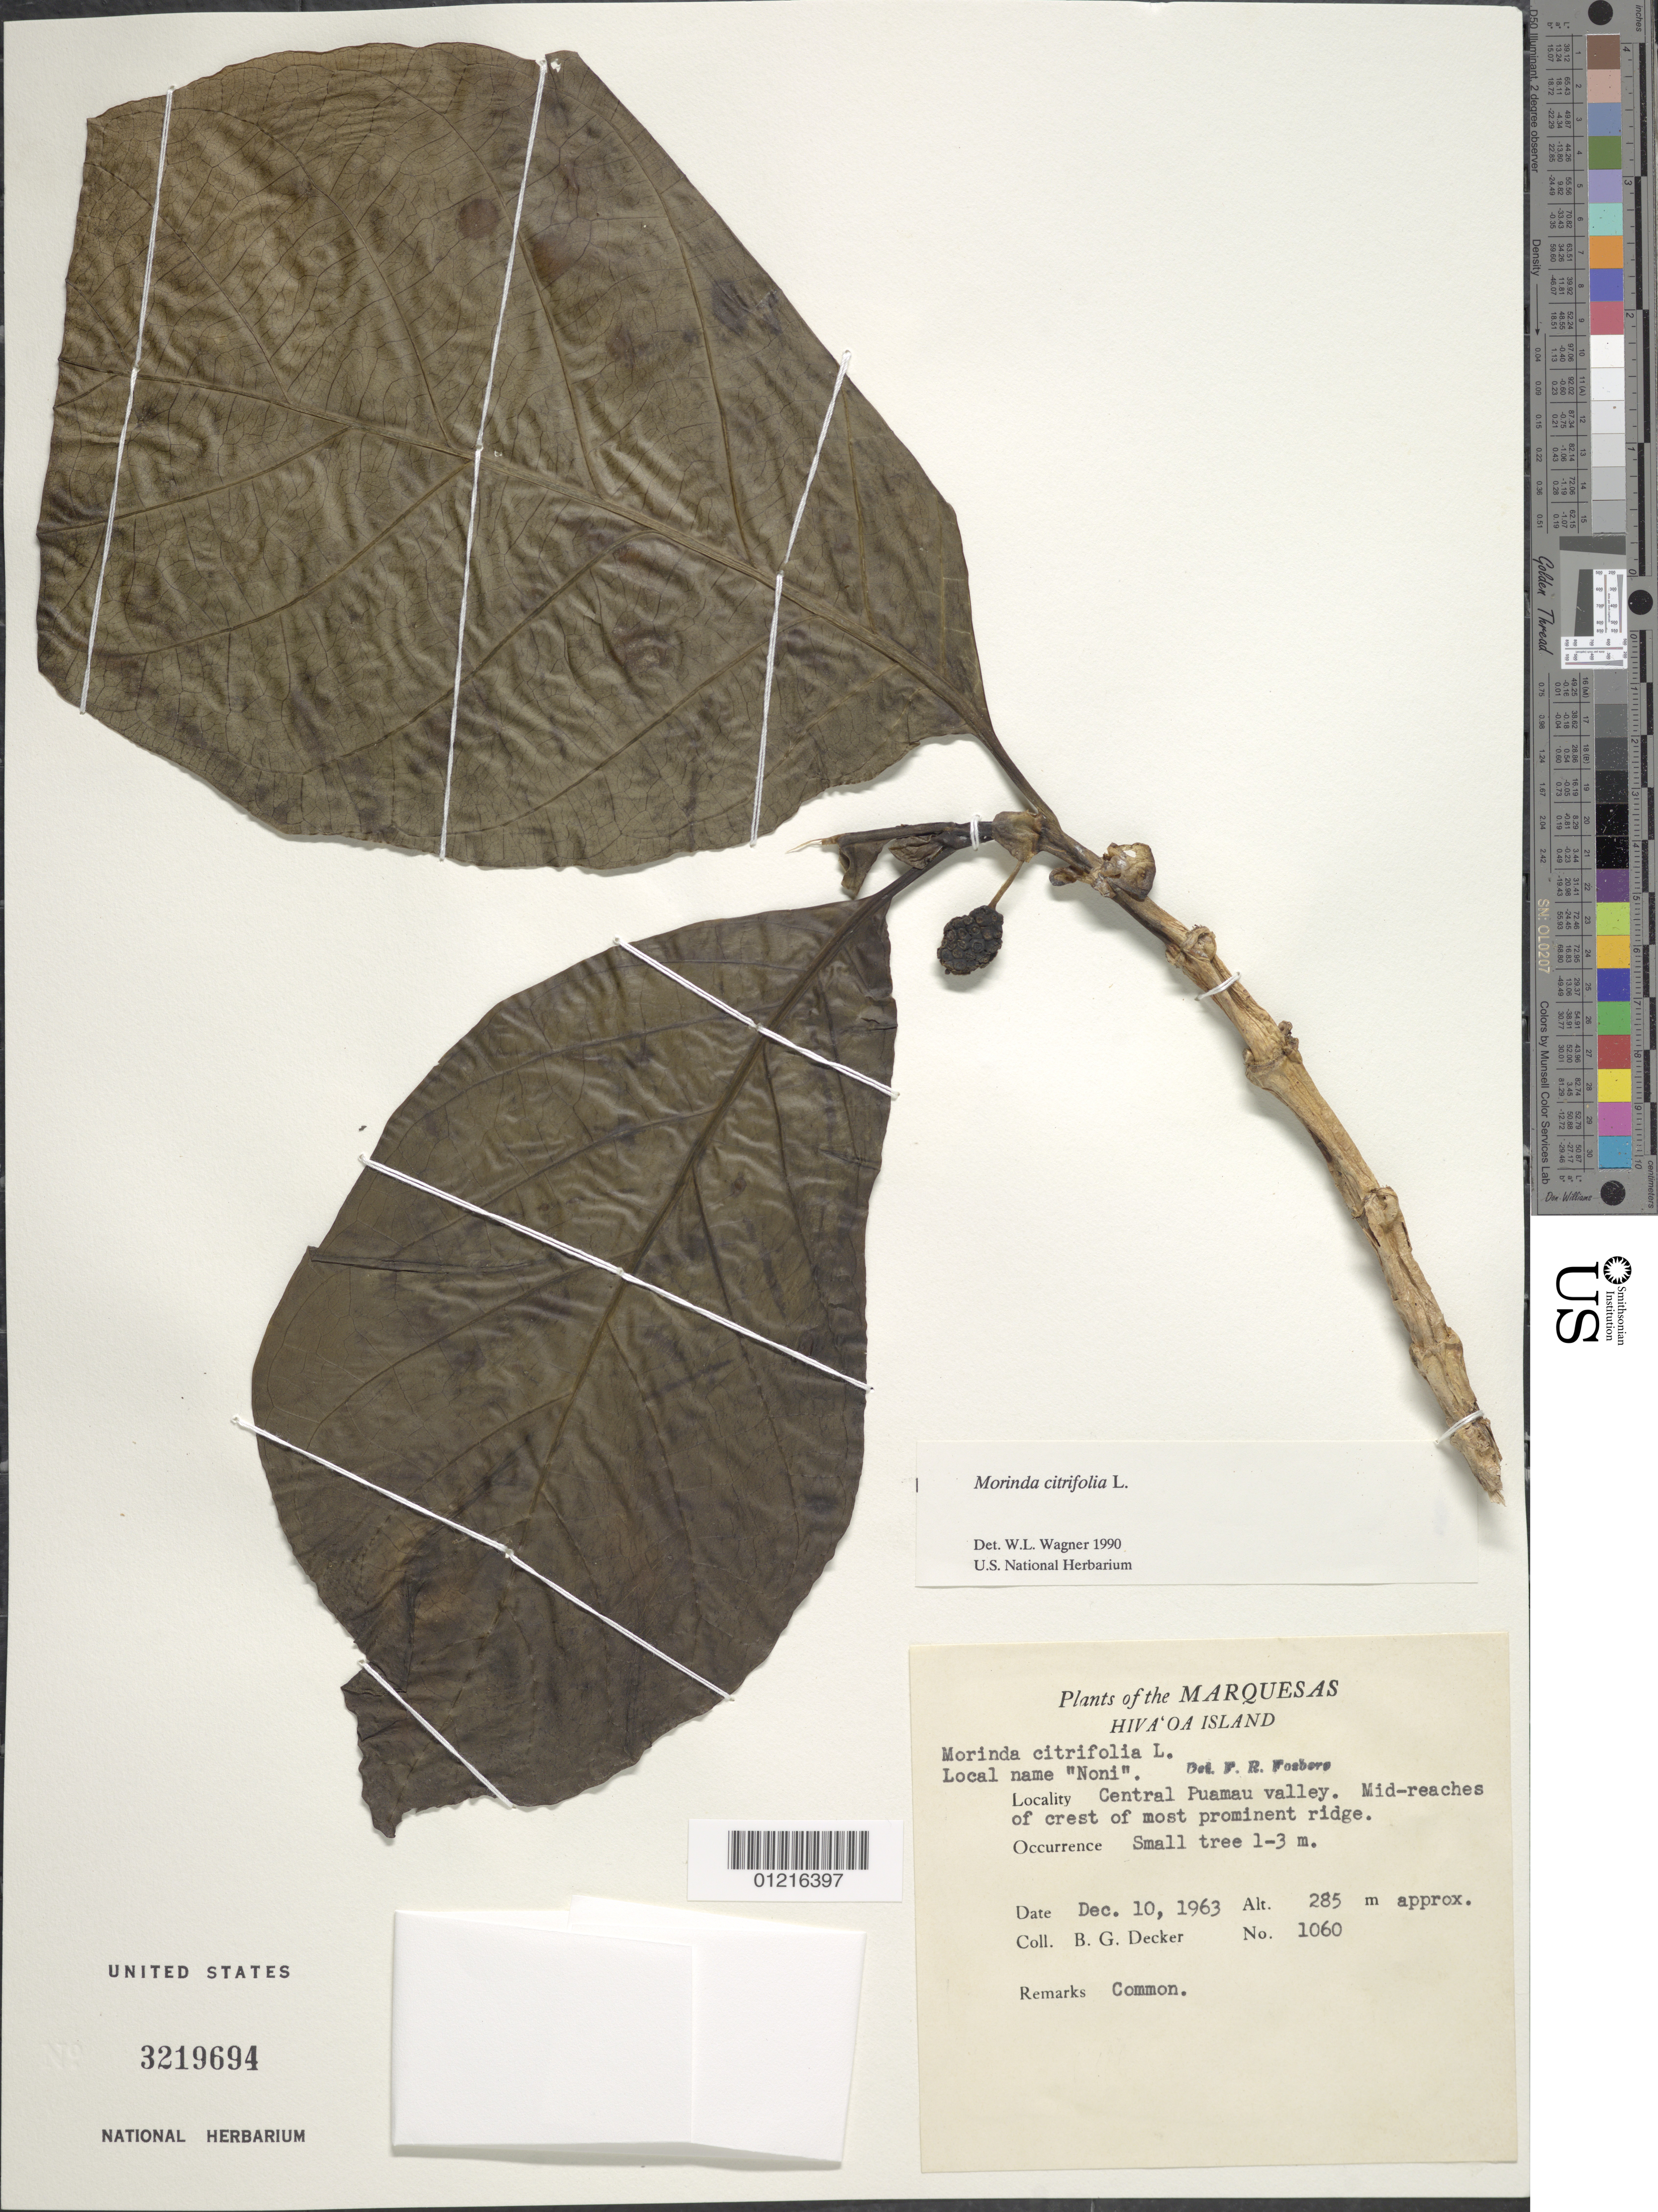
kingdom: Plantae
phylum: Tracheophyta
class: Magnoliopsida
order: Gentianales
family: Rubiaceae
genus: Morinda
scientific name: Morinda citrifolia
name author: L.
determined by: Wagner, W. L., (BOT), Smithsonian Institution - National Museum of Natural History (UNITED STATES)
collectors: B. G. Decker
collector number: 1060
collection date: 1963-12-10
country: French Polynesia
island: Hiva Oa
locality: central Puamau Valley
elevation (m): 285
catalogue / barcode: US 3219694